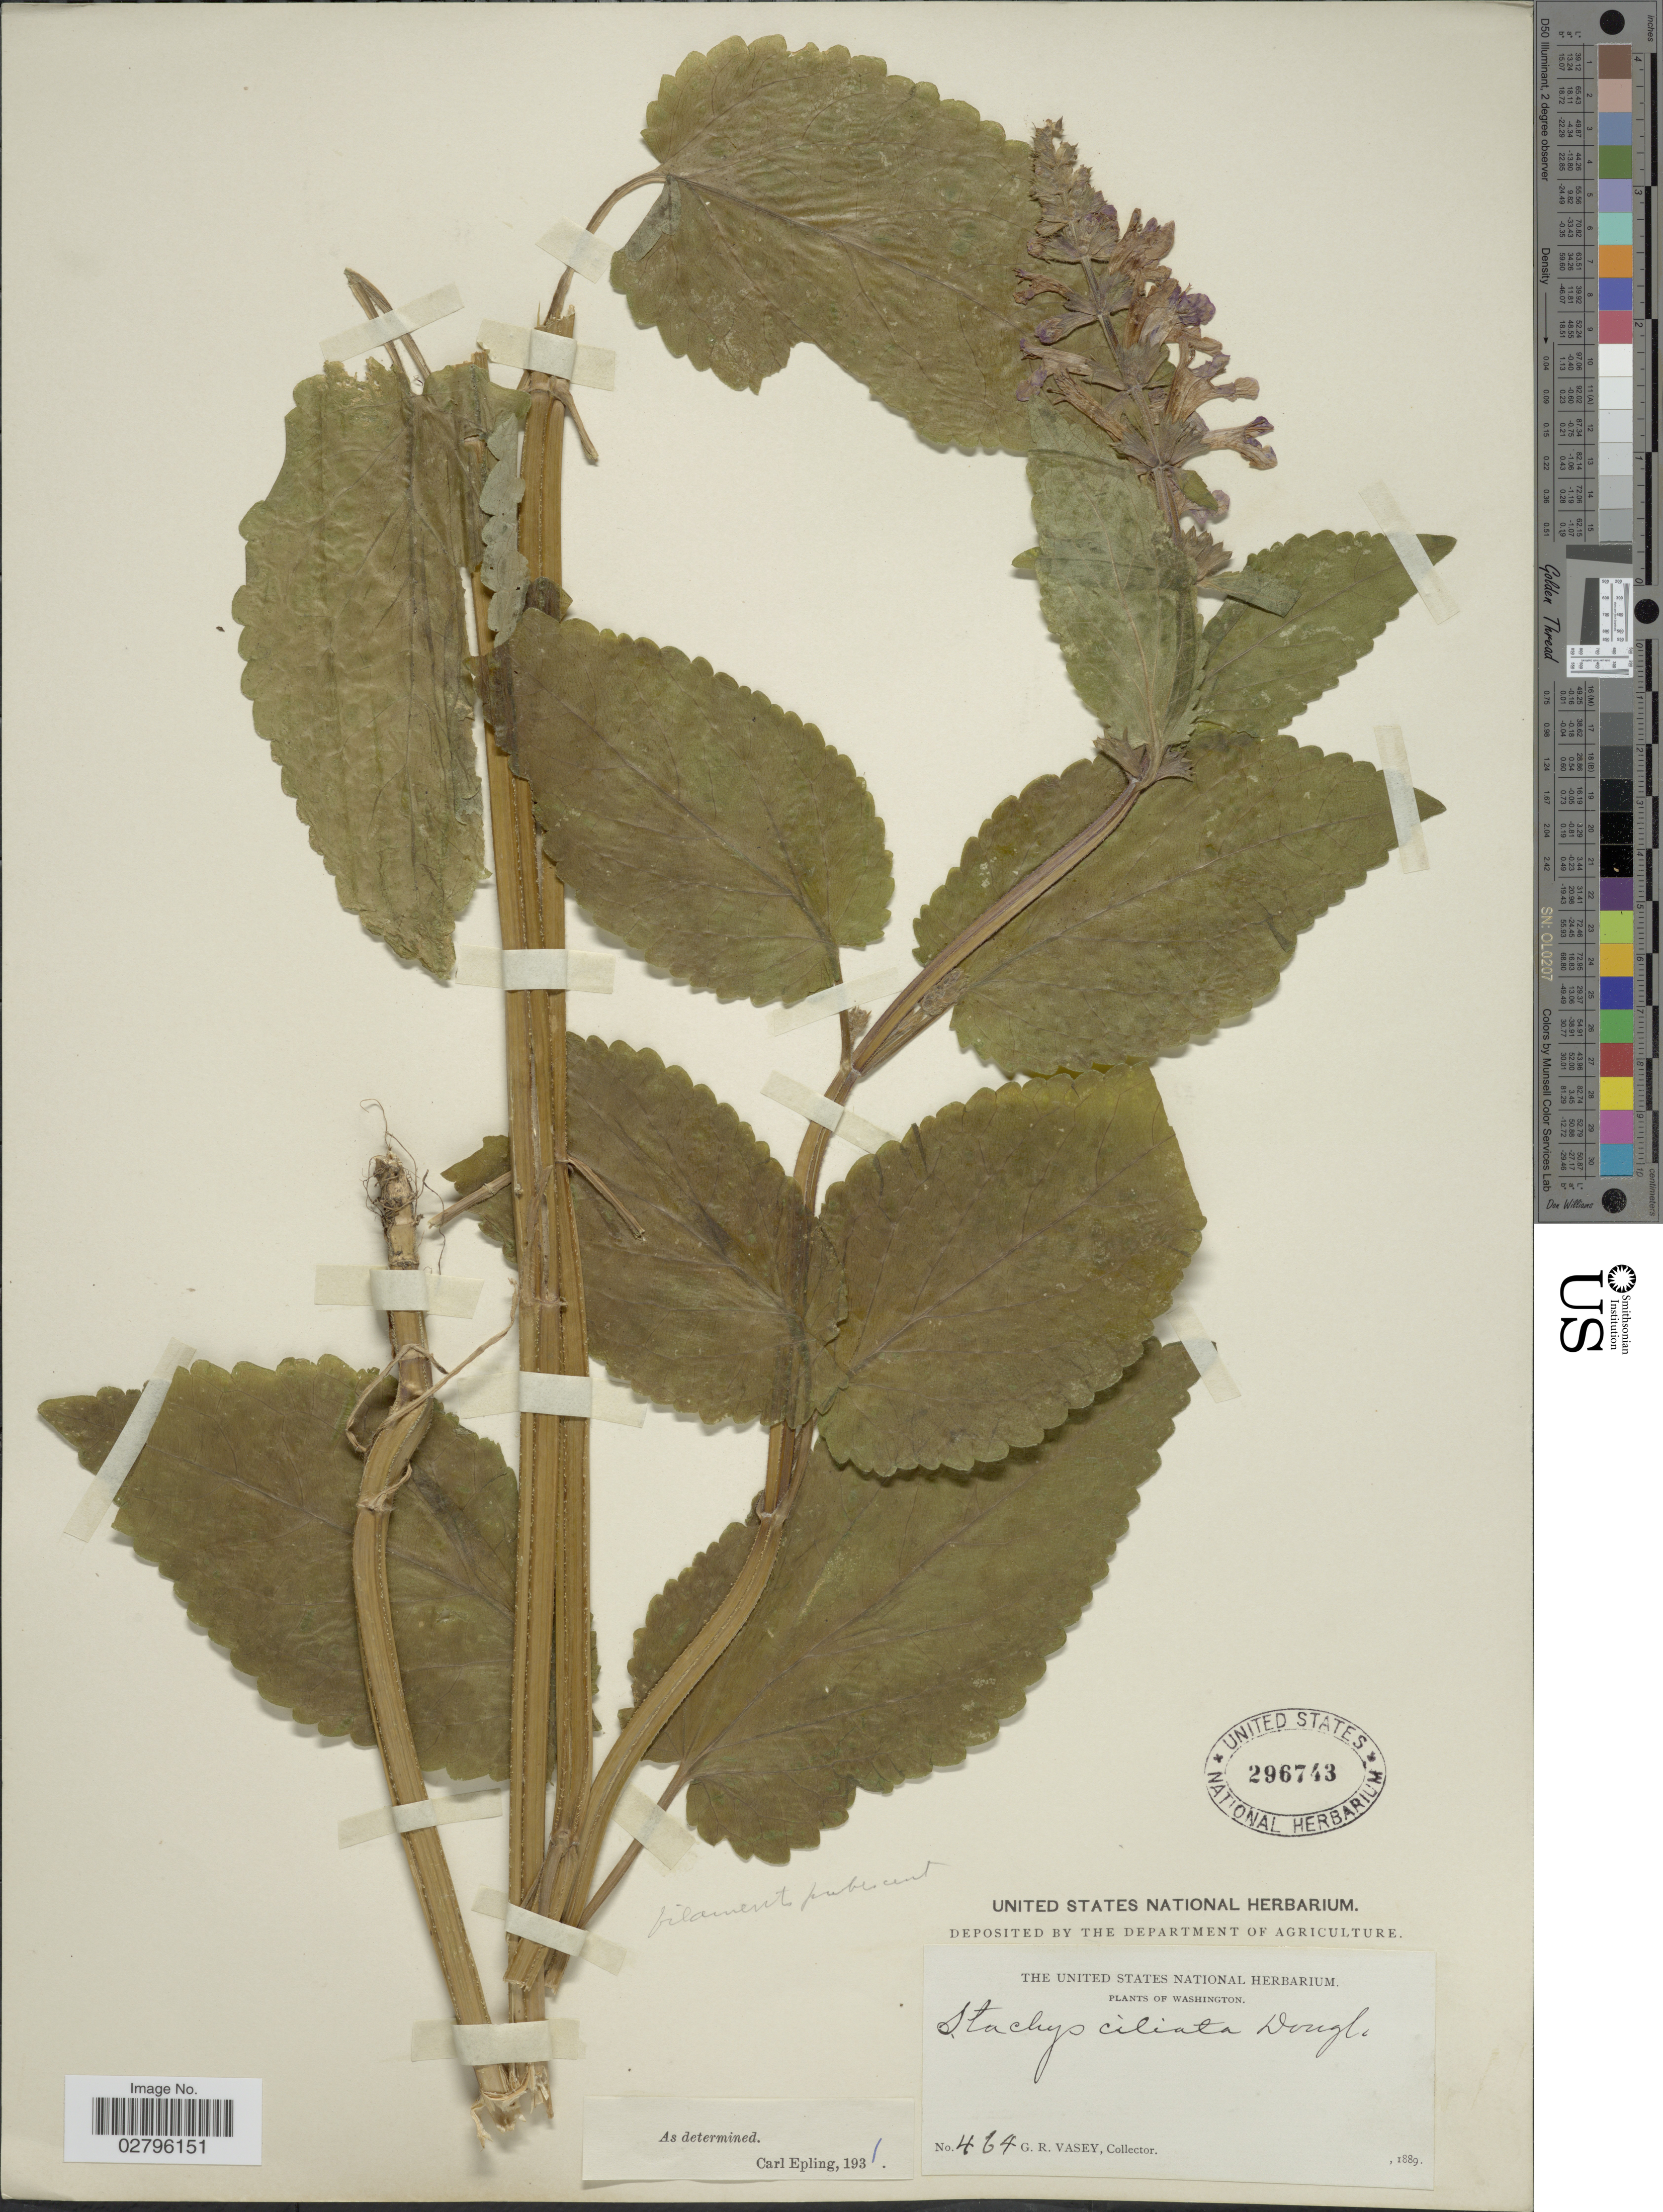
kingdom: Plantae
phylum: Tracheophyta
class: Magnoliopsida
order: Lamiales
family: Lamiaceae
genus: Stachys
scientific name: Stachys ciliata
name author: Douglas ex Benth.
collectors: G. R. Vasey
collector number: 464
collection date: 1889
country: United States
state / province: Washington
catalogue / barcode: US 296743